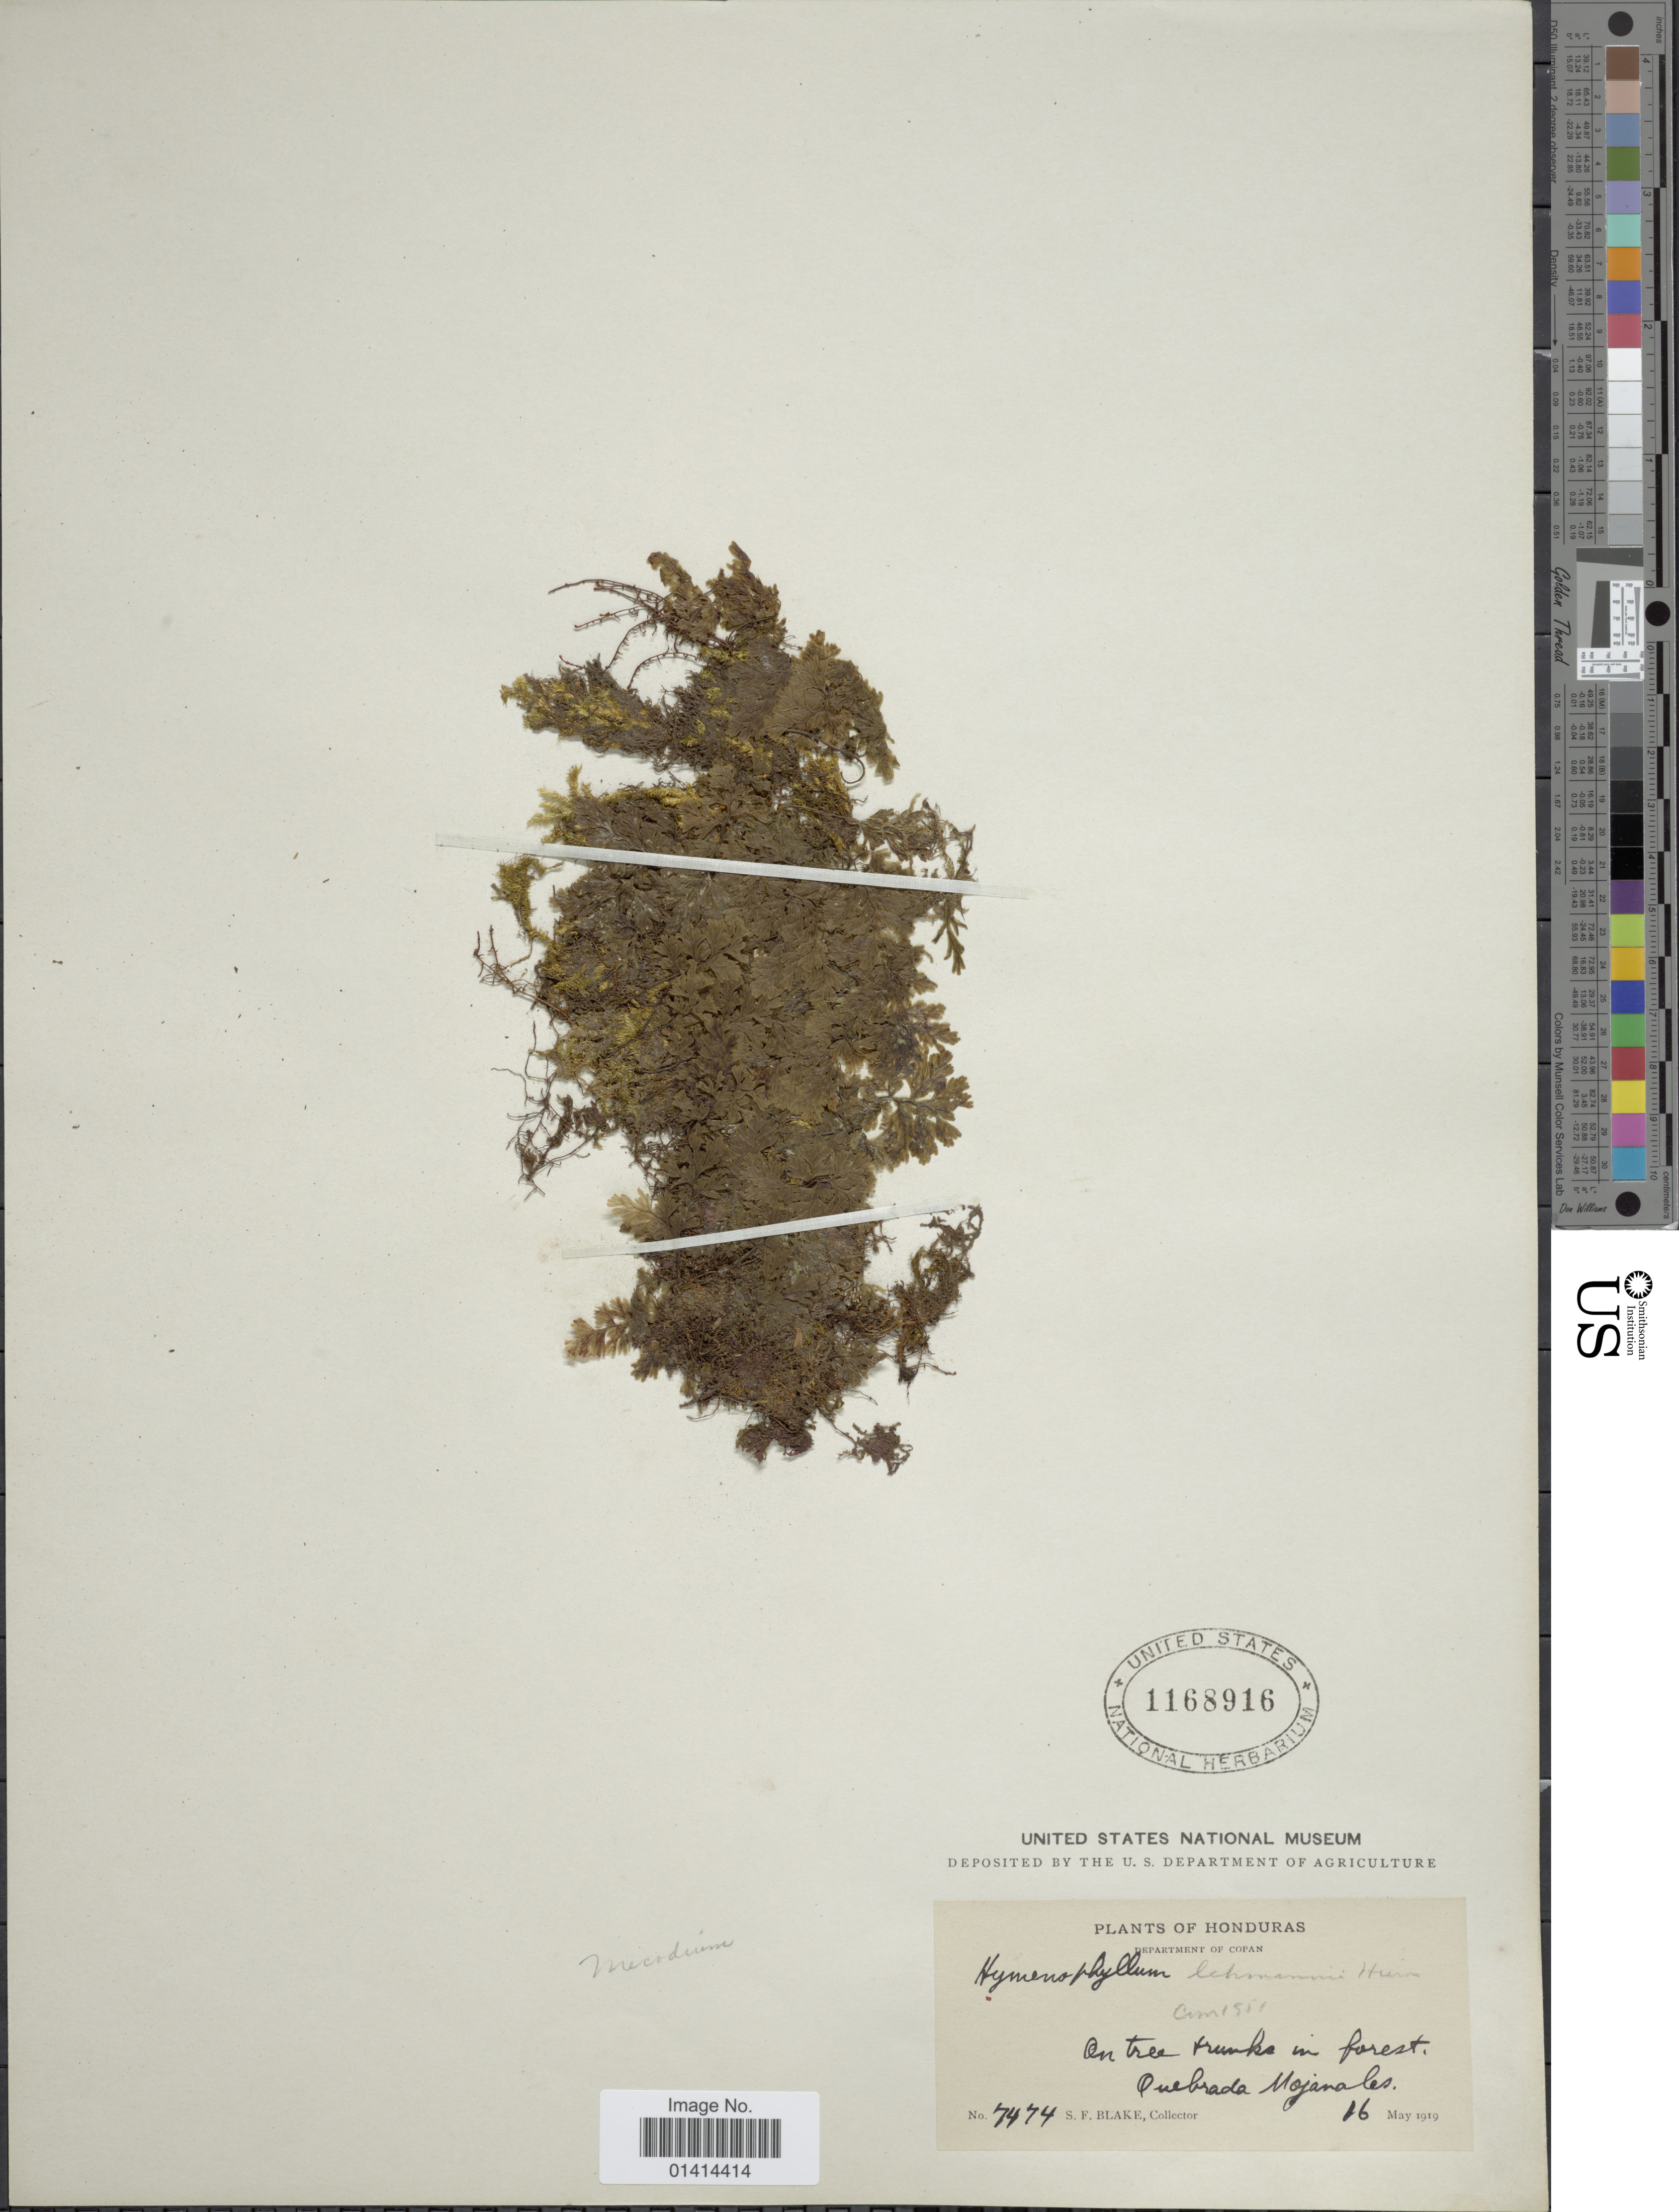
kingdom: Plantae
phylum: Tracheophyta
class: Polypodiopsida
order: Hymenophyllales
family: Hymenophyllaceae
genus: Hymenophyllum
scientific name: Hymenophyllum myriocarpum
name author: Hook.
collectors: S. Blake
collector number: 7474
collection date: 1919-05-16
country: Honduras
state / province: Copán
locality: Department of Copan, Quebrada Majanales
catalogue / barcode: US 1168916